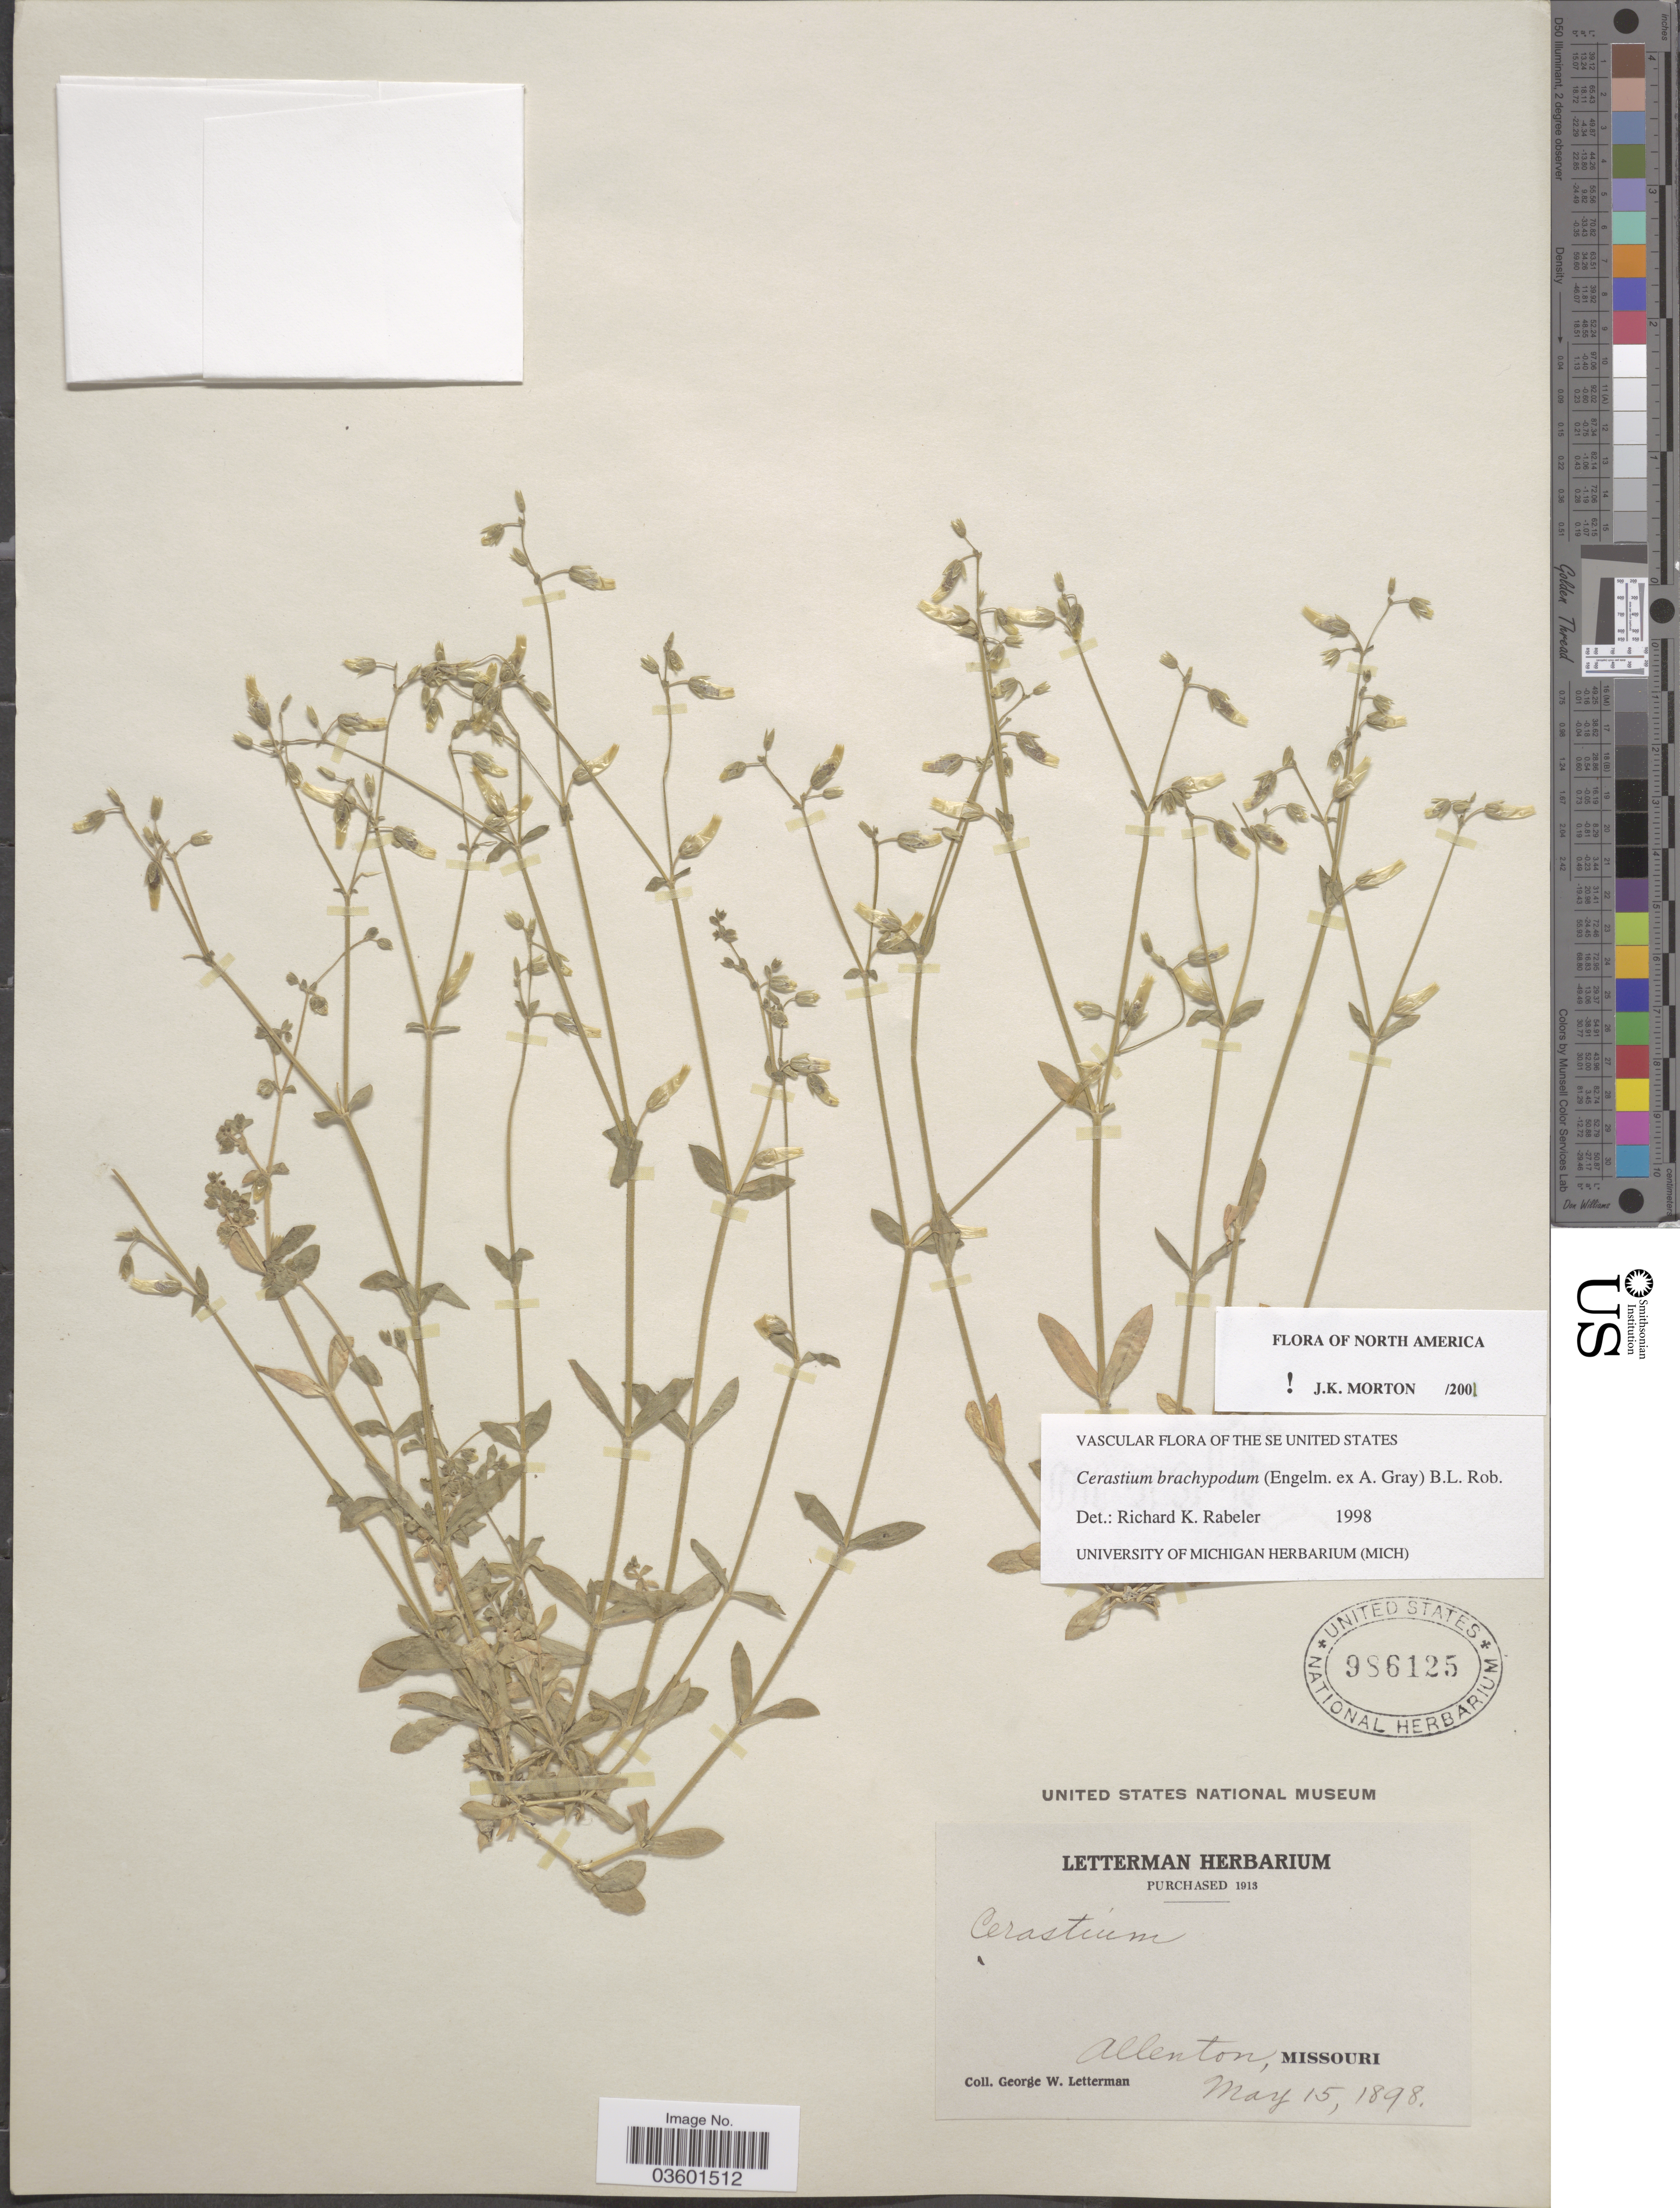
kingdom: Plantae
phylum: Tracheophyta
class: Magnoliopsida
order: Caryophyllales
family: Caryophyllaceae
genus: Cerastium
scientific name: Cerastium brachypodum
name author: (Engelm. ex A. Gray) B.L. Rob.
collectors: G. W. Letterman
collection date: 1898-05-15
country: United States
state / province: Missouri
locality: Allenton.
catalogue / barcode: US 986125